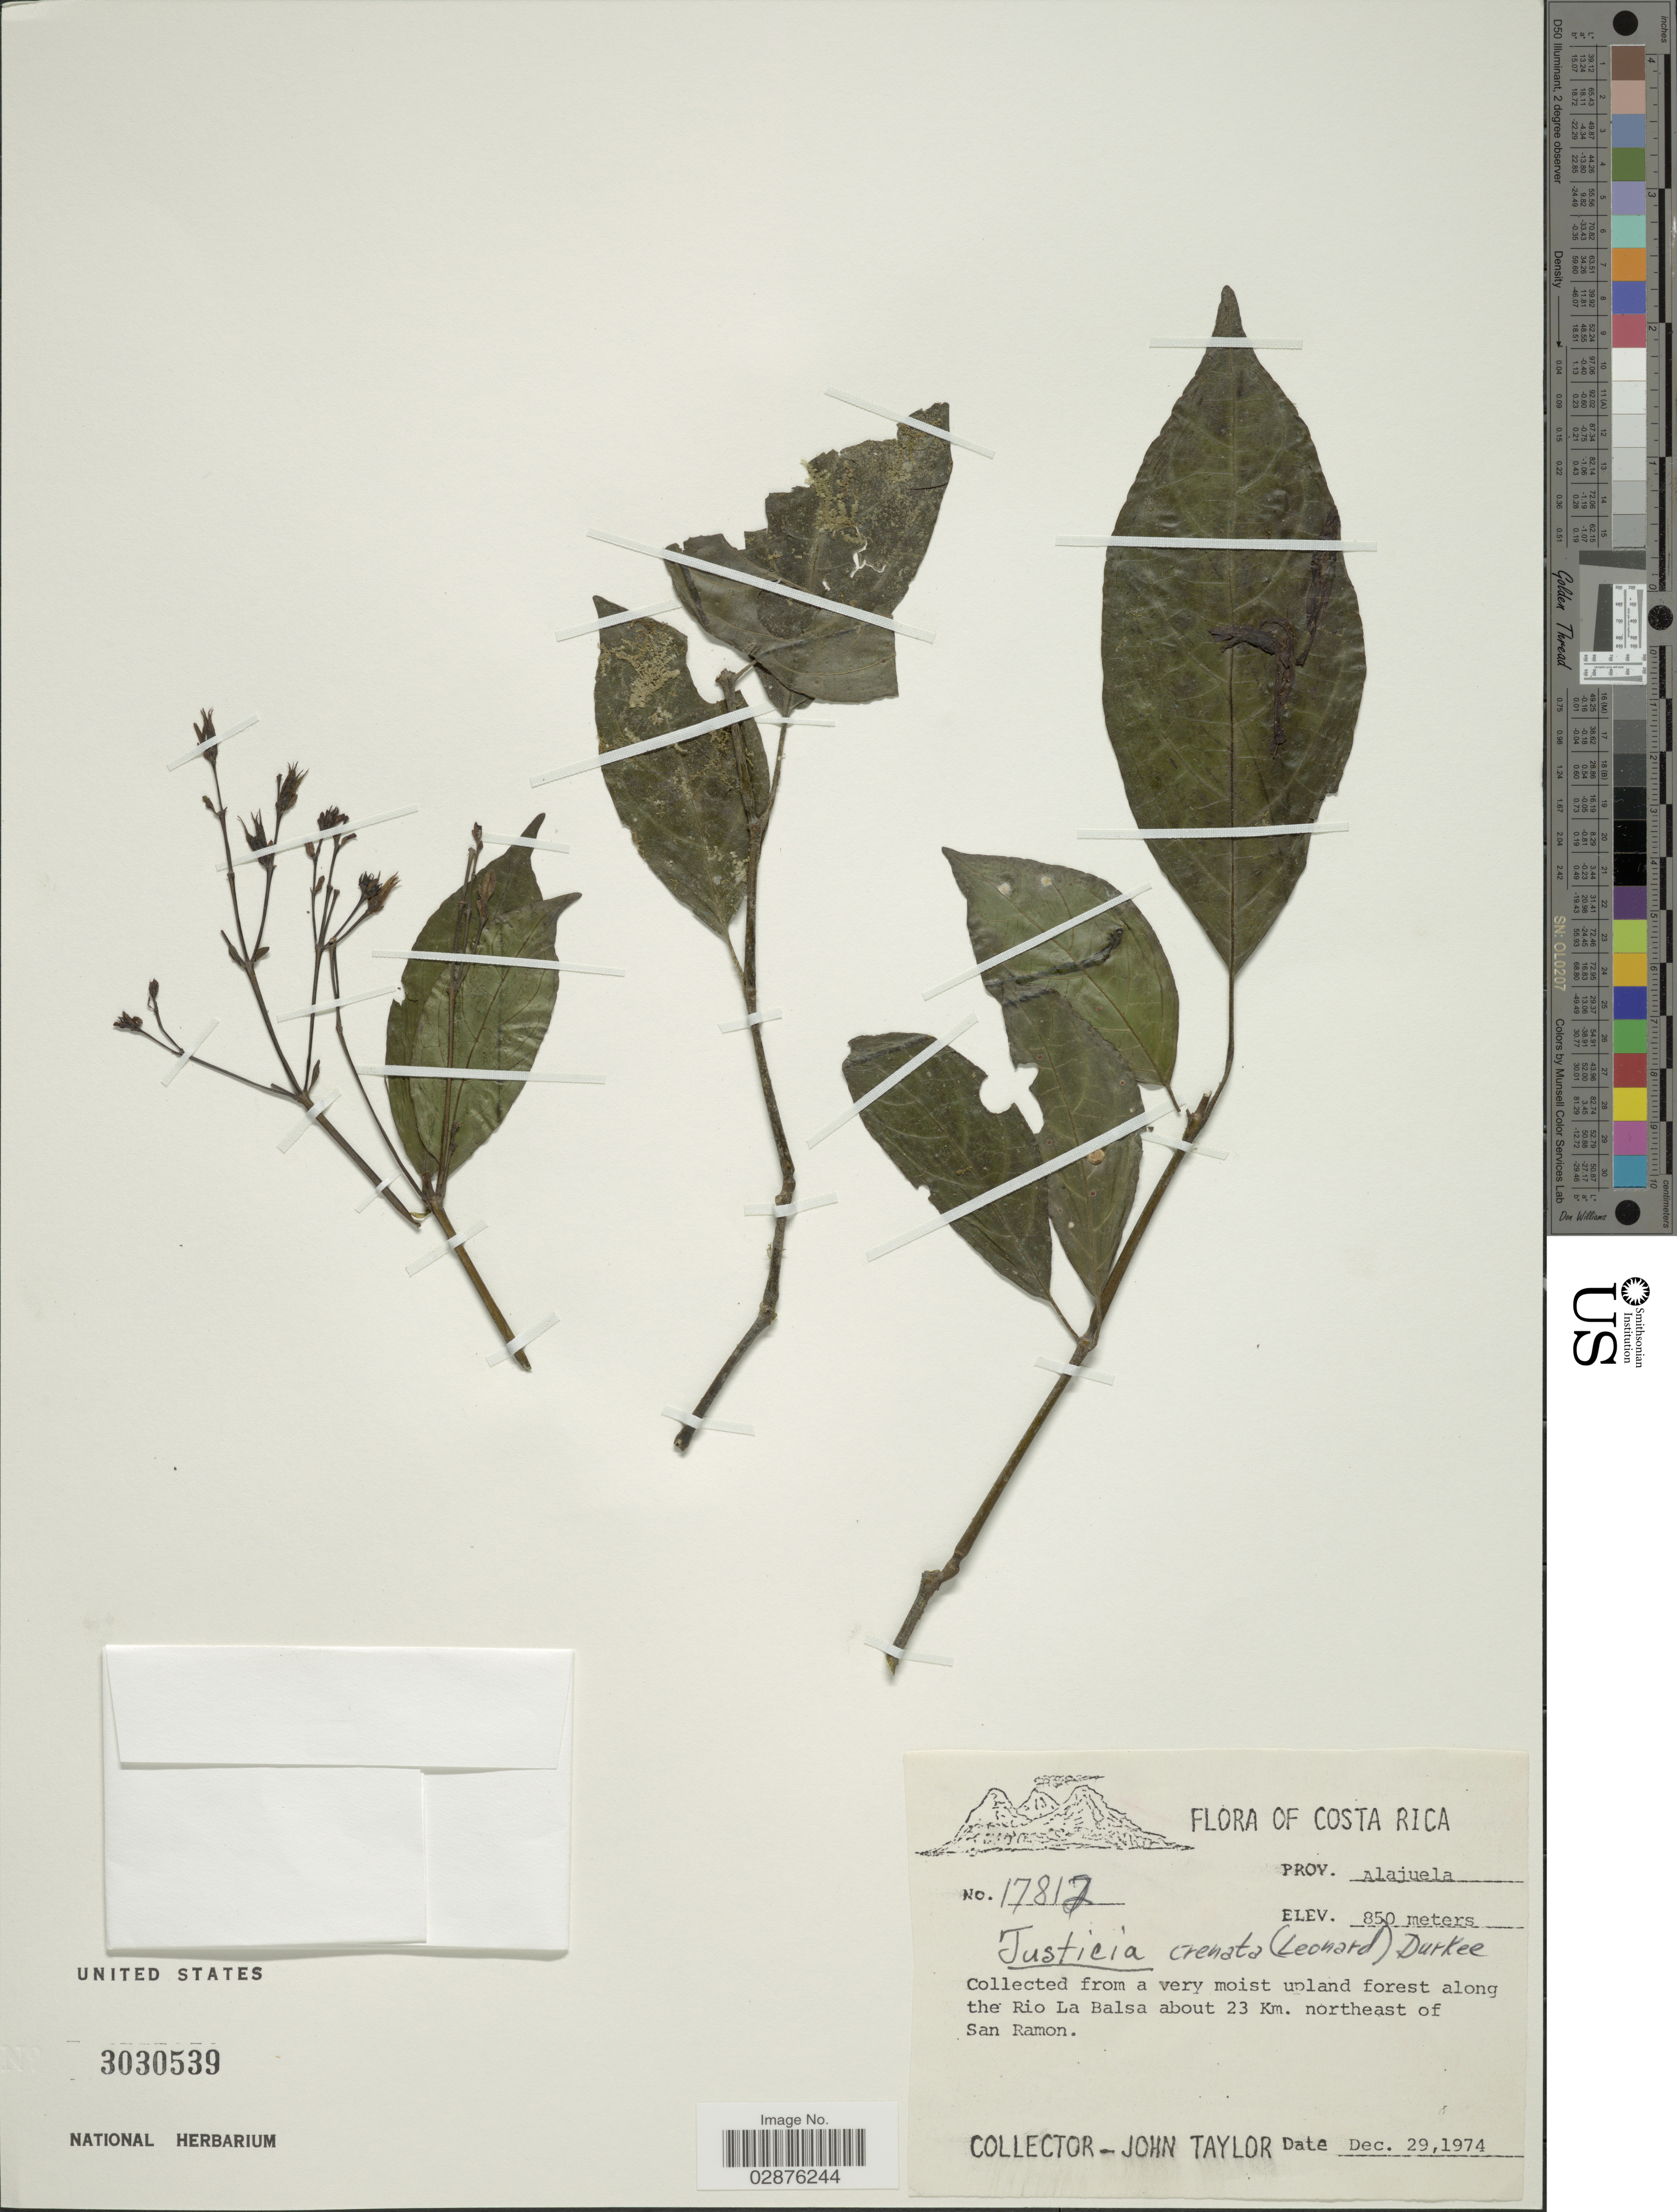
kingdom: Plantae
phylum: Tracheophyta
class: Magnoliopsida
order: Lamiales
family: Acanthaceae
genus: Justicia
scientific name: Justicia crenata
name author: (Leonard) Durkee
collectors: J. Taylor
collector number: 17817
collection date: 1974-12-29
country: Costa Rica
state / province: Alajuela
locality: Along the Rio La Balsa about 23 Km. northeast of San Ramon.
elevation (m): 850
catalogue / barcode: US 3030539